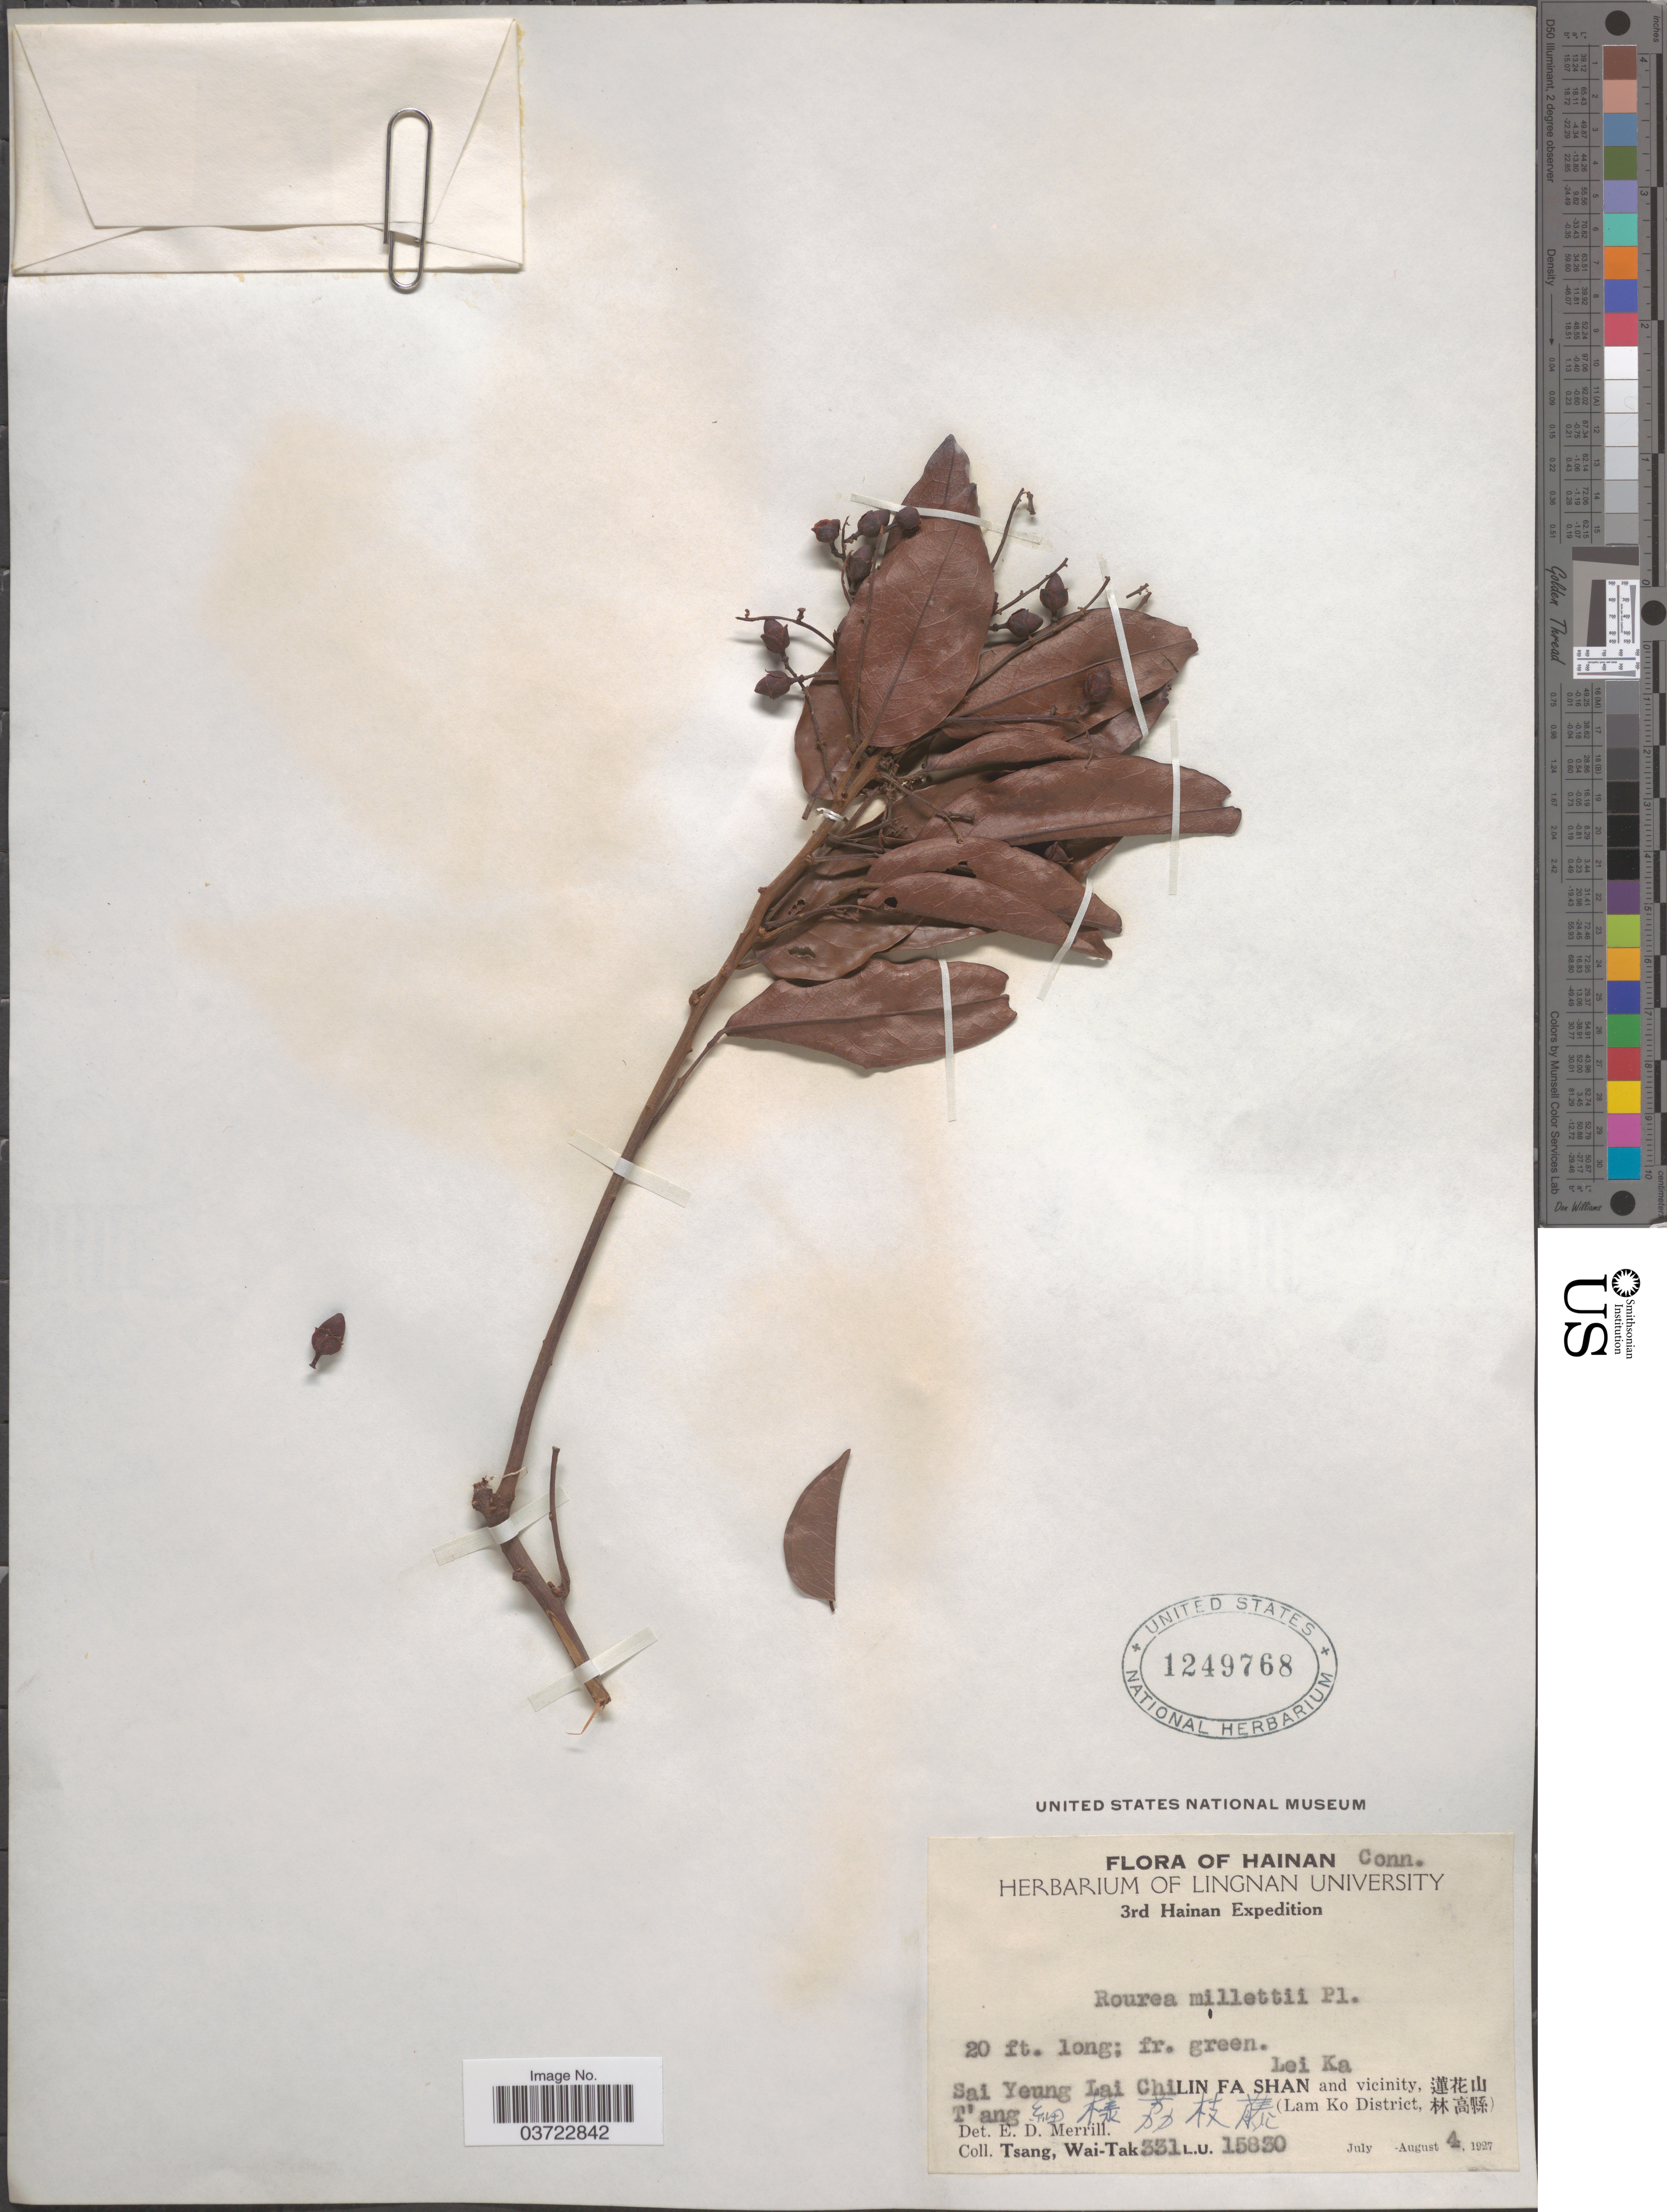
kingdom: Plantae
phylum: Tracheophyta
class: Magnoliopsida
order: Oxalidales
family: Connaraceae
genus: Rourea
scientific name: Rourea millettii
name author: Planch.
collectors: W. T. Tsang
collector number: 331L.U.15830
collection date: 1927-08-04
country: China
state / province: Hainan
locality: Sai Yeung Lai Chi T'ang X. Lei Ka. Lin Fa Shan and vicinity, X. (Lam Ko District, X).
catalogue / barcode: US 1249768